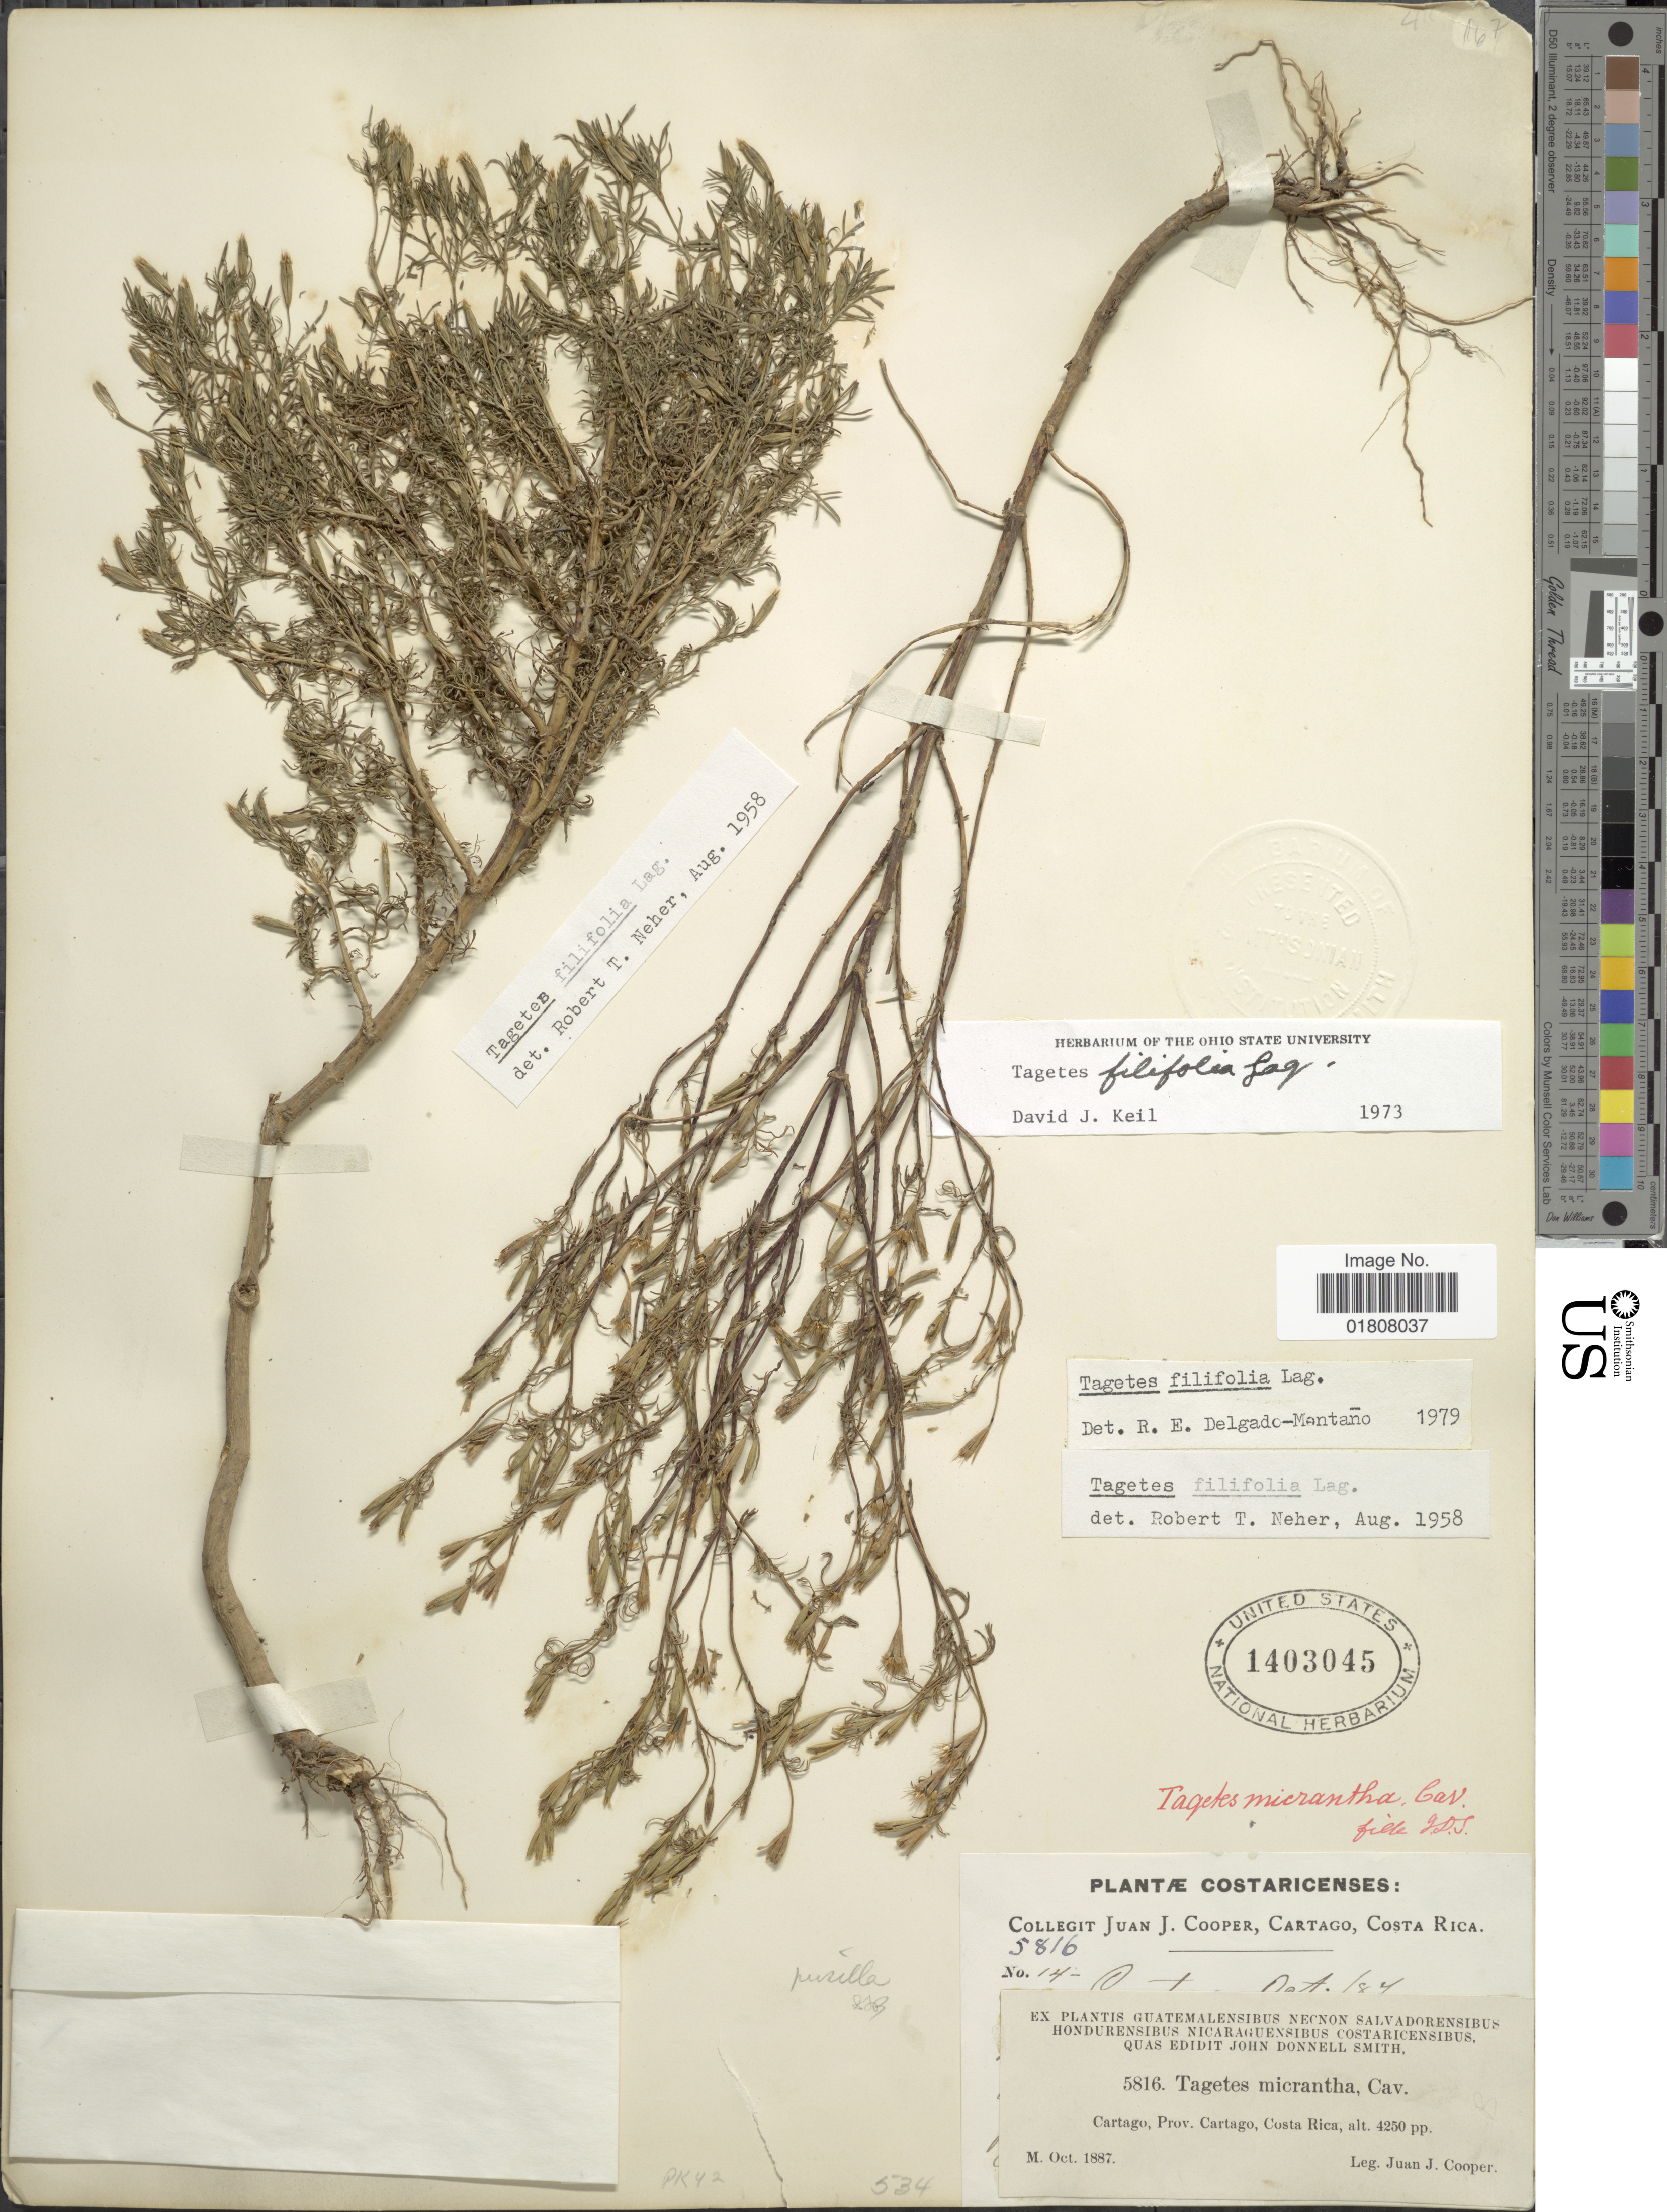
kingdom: Plantae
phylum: Tracheophyta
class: Magnoliopsida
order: Asterales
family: Asteraceae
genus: Tagetes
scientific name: Tagetes filifolia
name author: Lag.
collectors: J. J. Cooper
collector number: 5816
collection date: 1887-10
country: Costa Rica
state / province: Cartago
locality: Prov. Cartago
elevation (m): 1295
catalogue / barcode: US 1403045